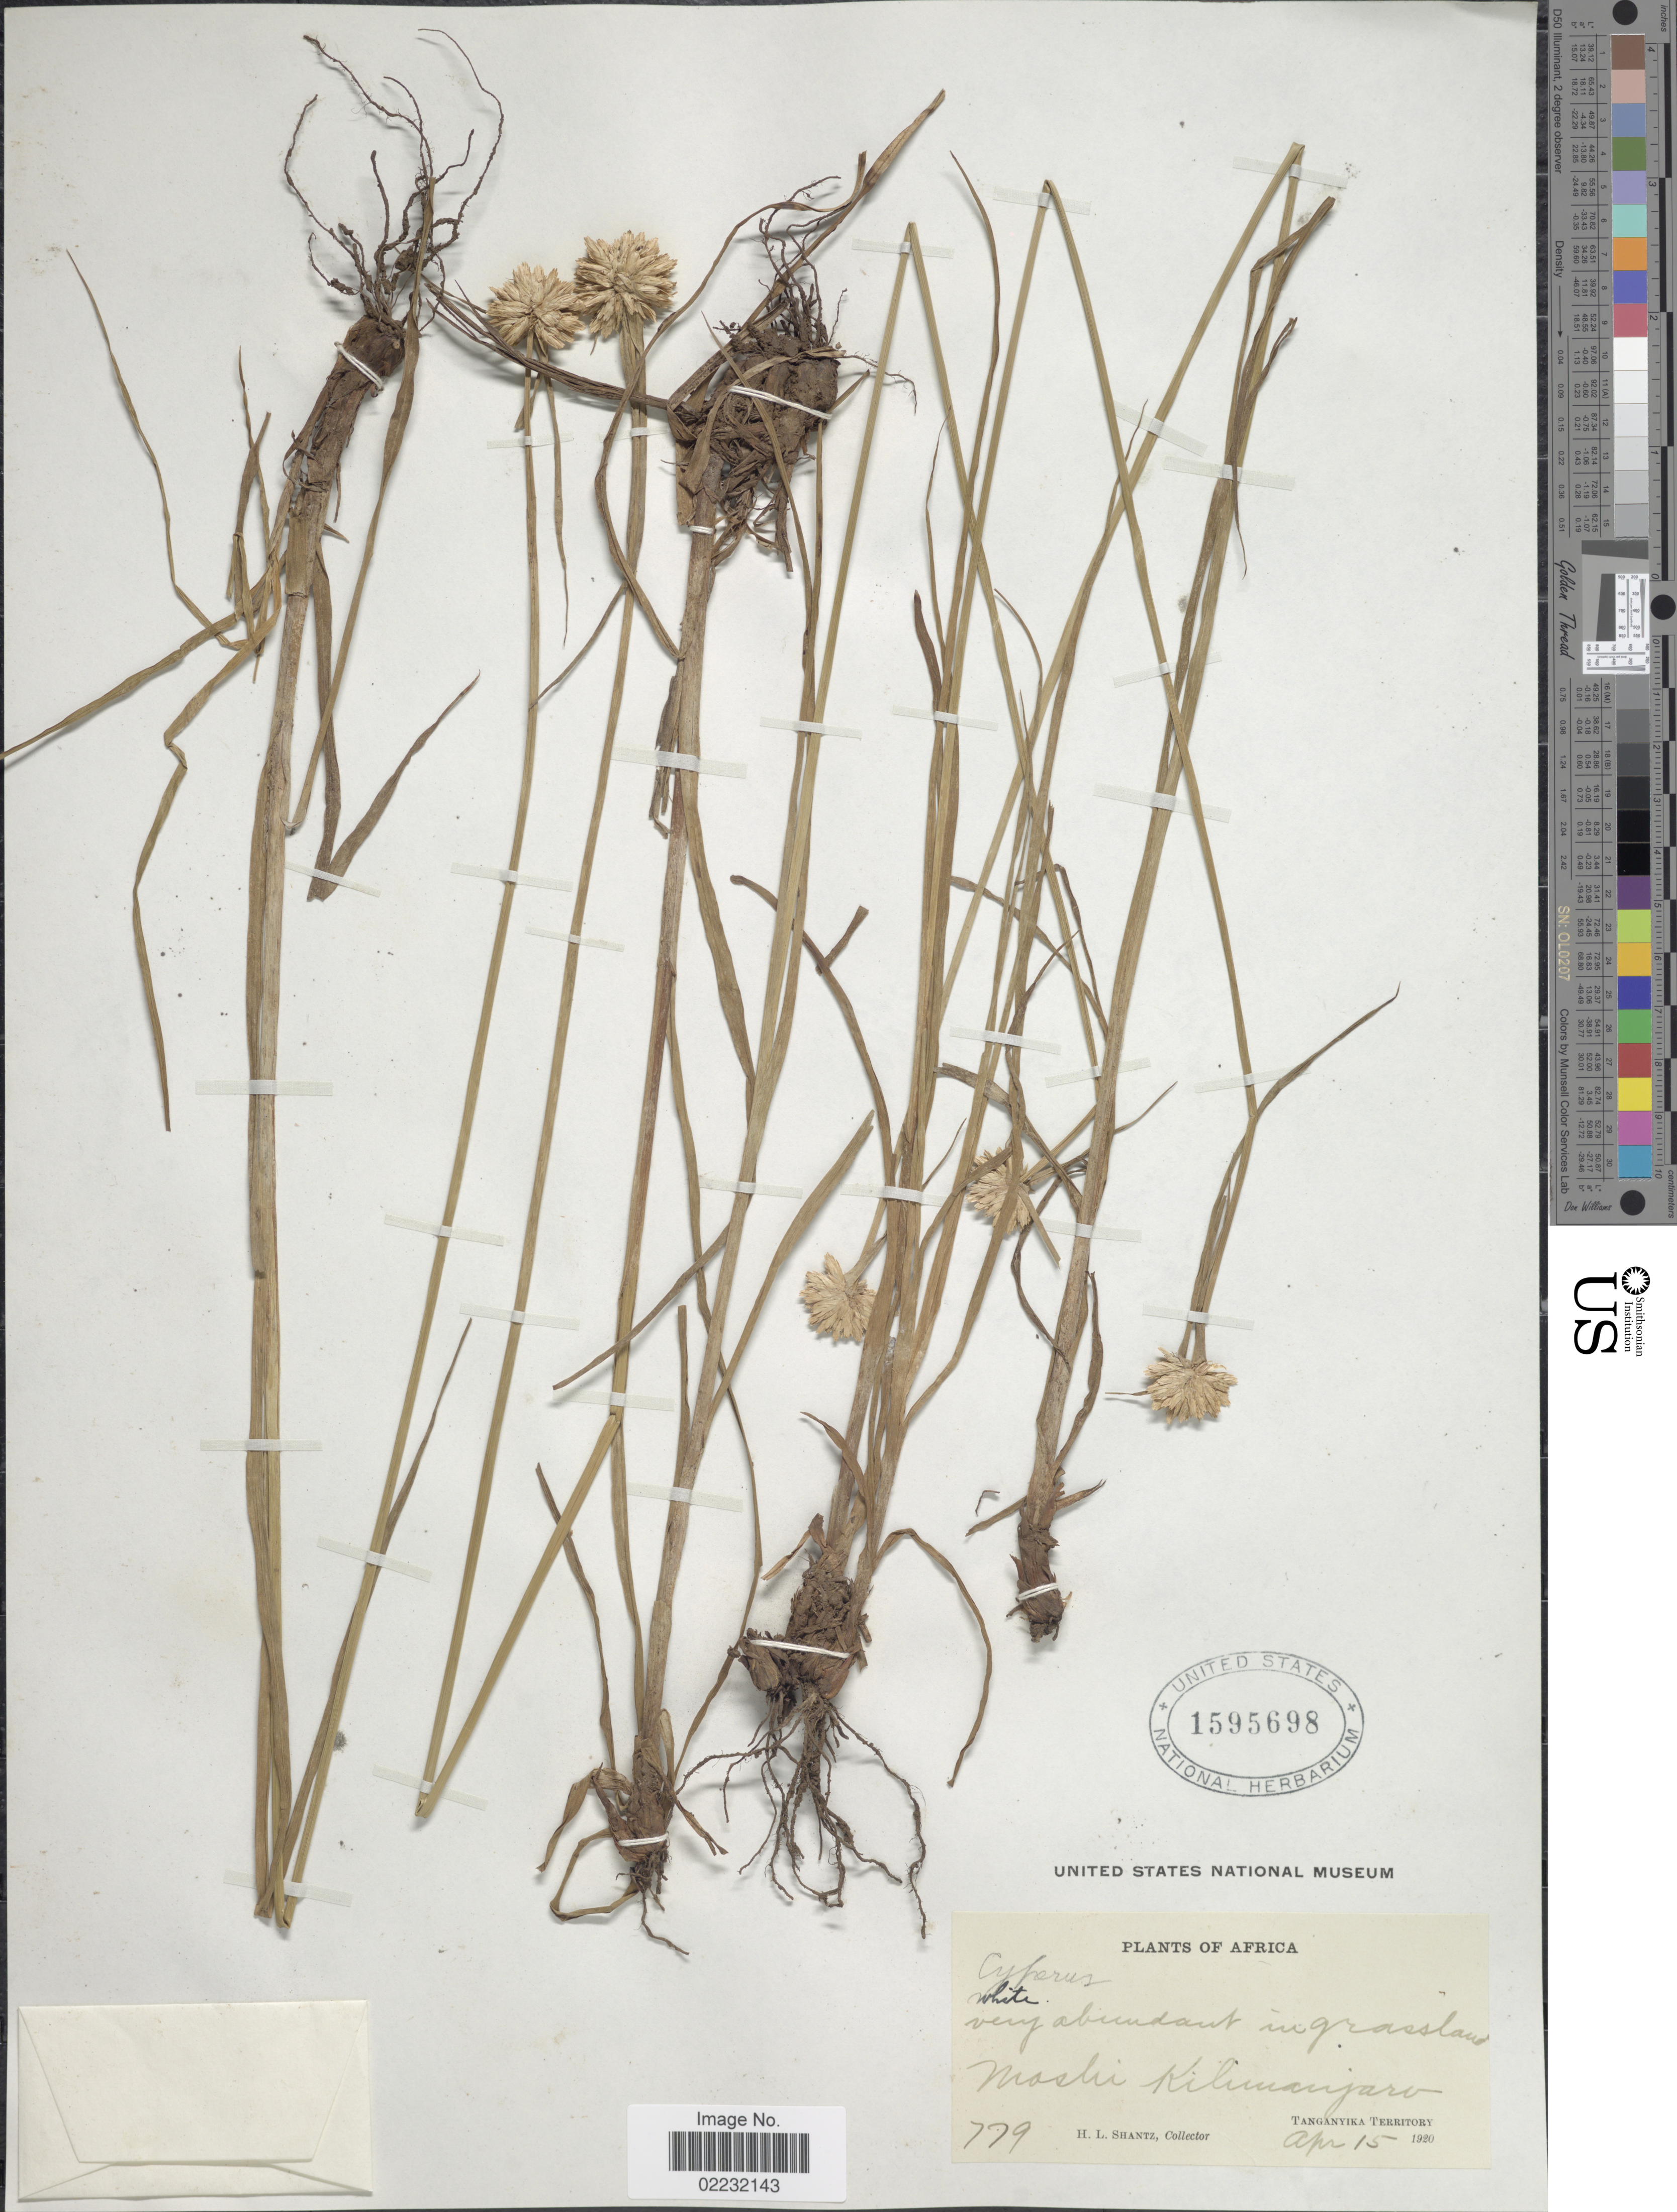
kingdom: Plantae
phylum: Tracheophyta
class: Liliopsida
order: Poales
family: Cyperaceae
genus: Cyperus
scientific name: Cyperus obtusiflorus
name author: Vahl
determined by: Strong, Mark T., (BOT), Smithsonian Institution - National Museum of Natural History (UNITED STATES)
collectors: H. Shantz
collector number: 779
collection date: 1920-04-15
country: Tanzania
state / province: Kilimanjaro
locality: Moshi Kilimanjaro, Tangayika Territory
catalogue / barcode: US 1595698